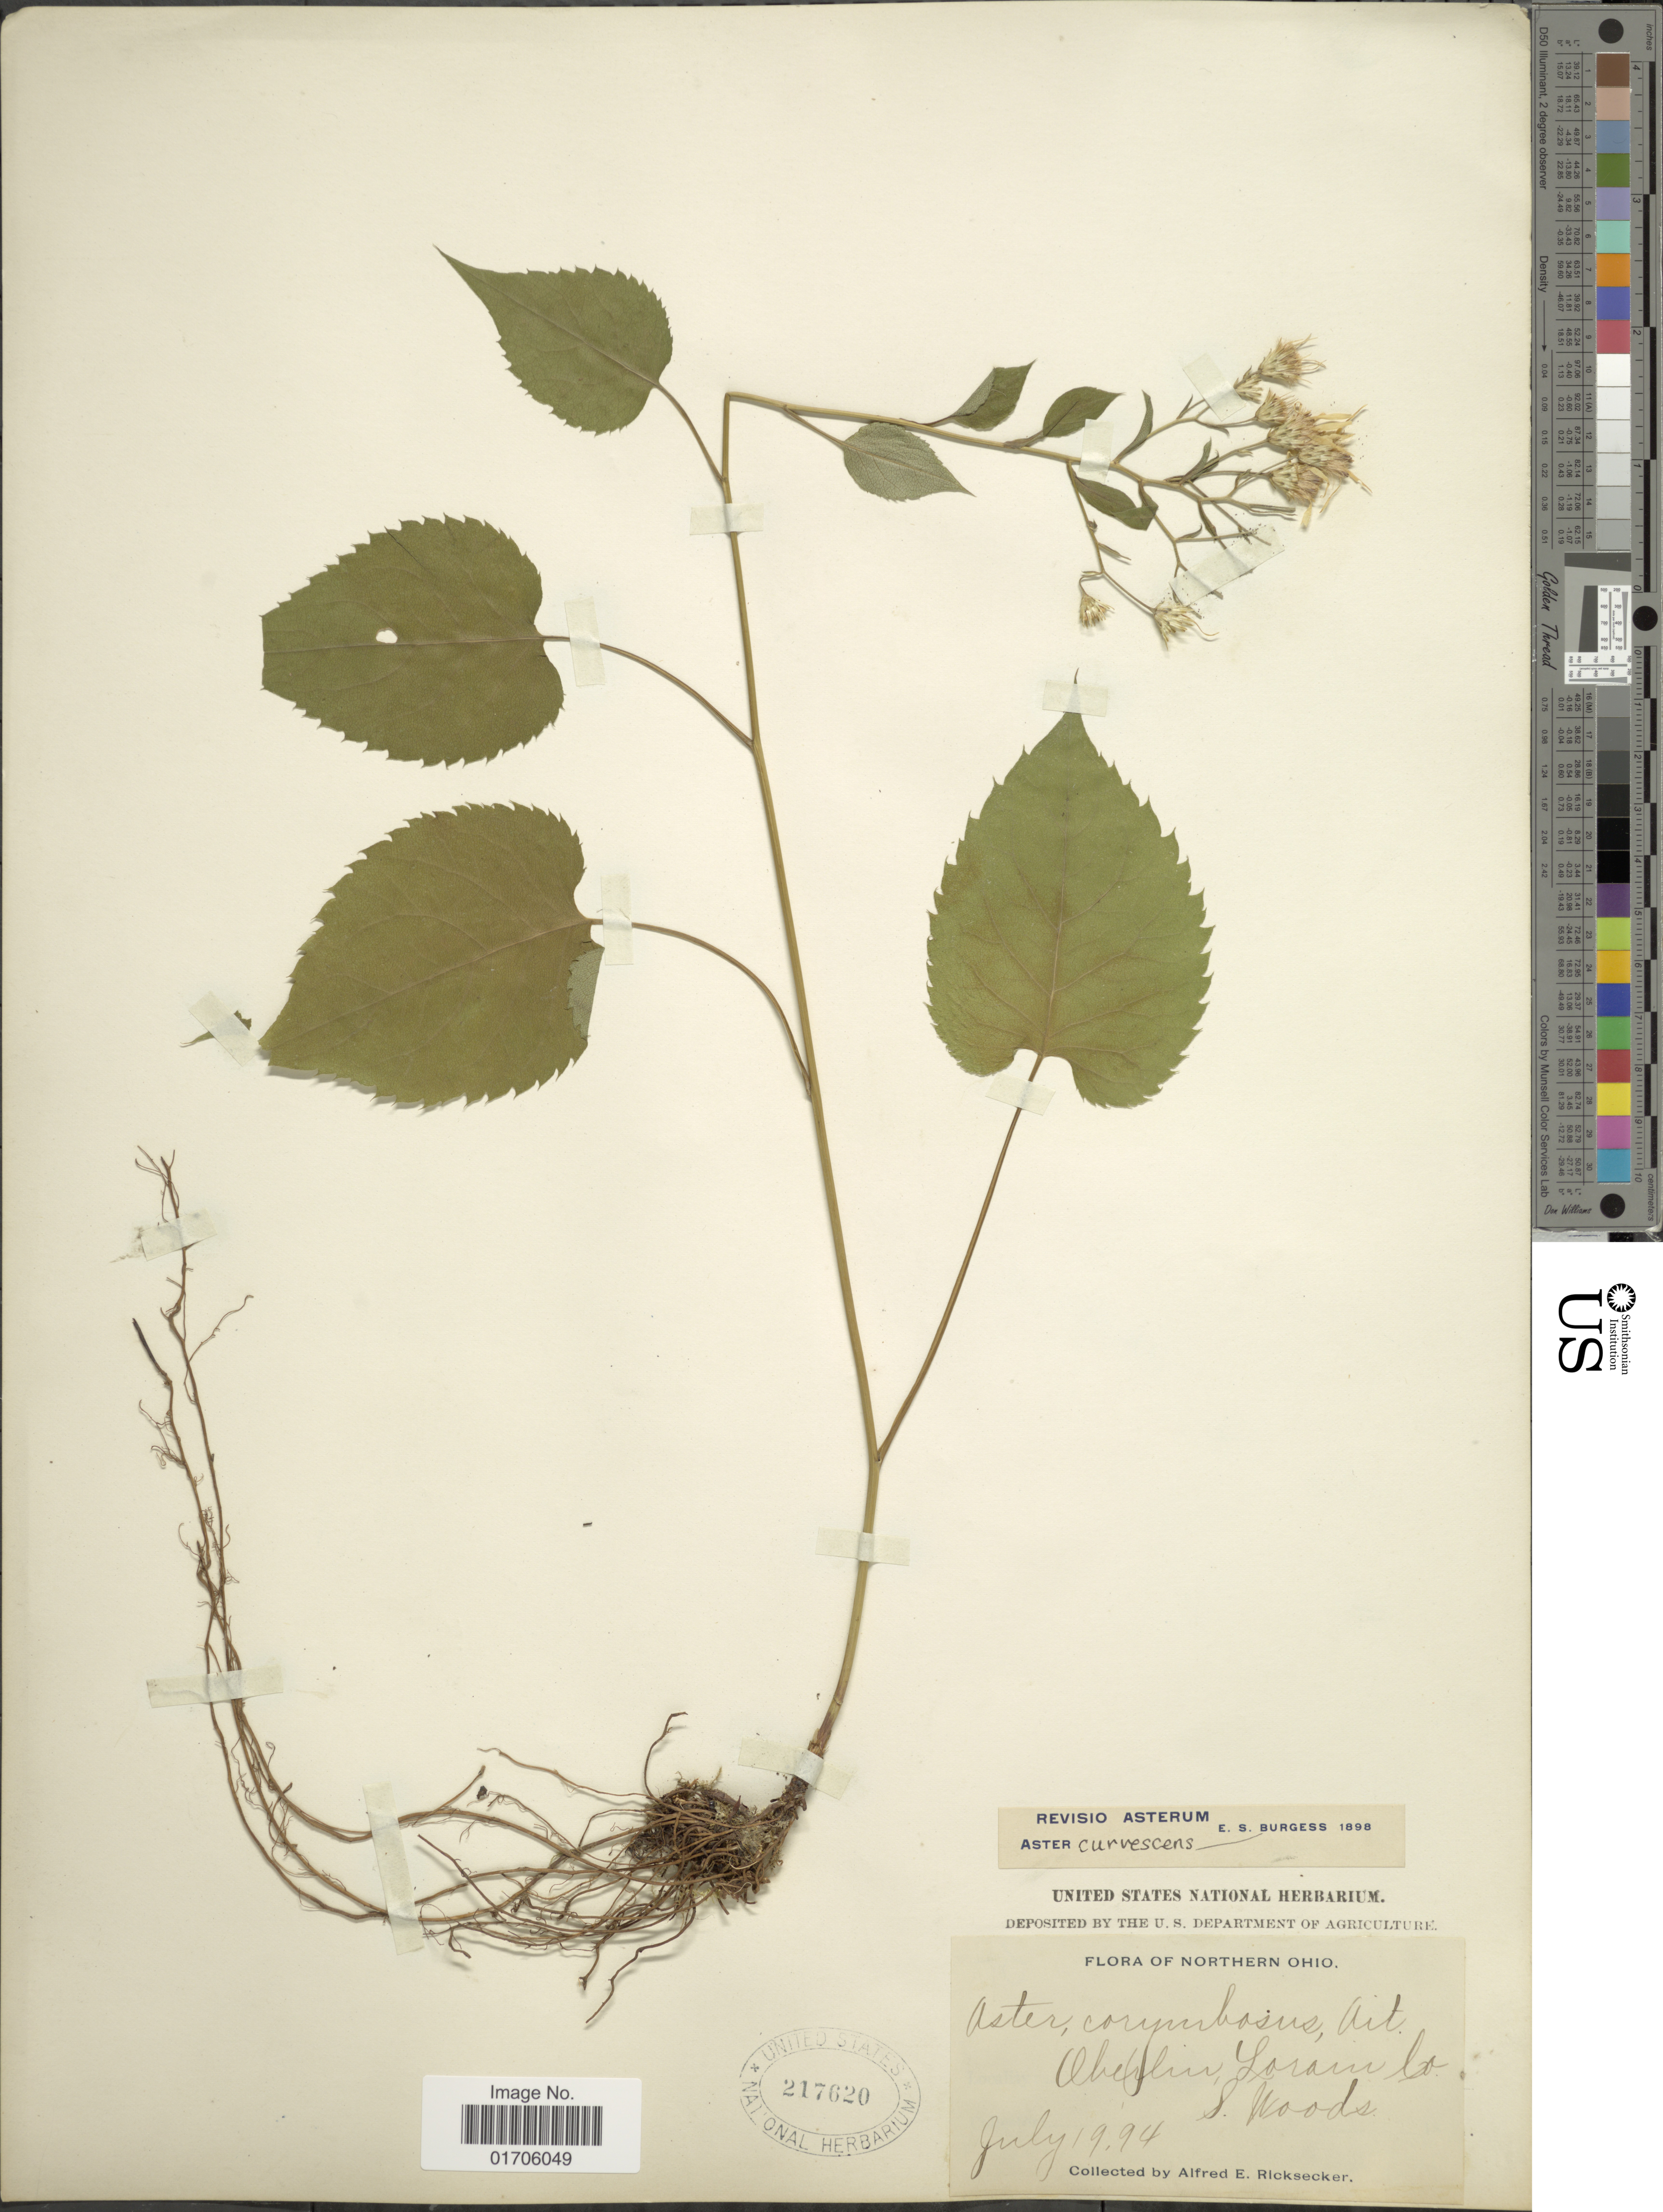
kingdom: Plantae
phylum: Tracheophyta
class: Magnoliopsida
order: Asterales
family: Asteraceae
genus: Aster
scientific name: Aster curvescens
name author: E.S. Burgess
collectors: A. E. Ricksecker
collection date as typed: Transcribed d/m/y: 19/7/94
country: United States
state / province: Ohio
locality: Northern Ohio. Oberlin, Lorain Co. S. Woods.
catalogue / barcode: US 217620